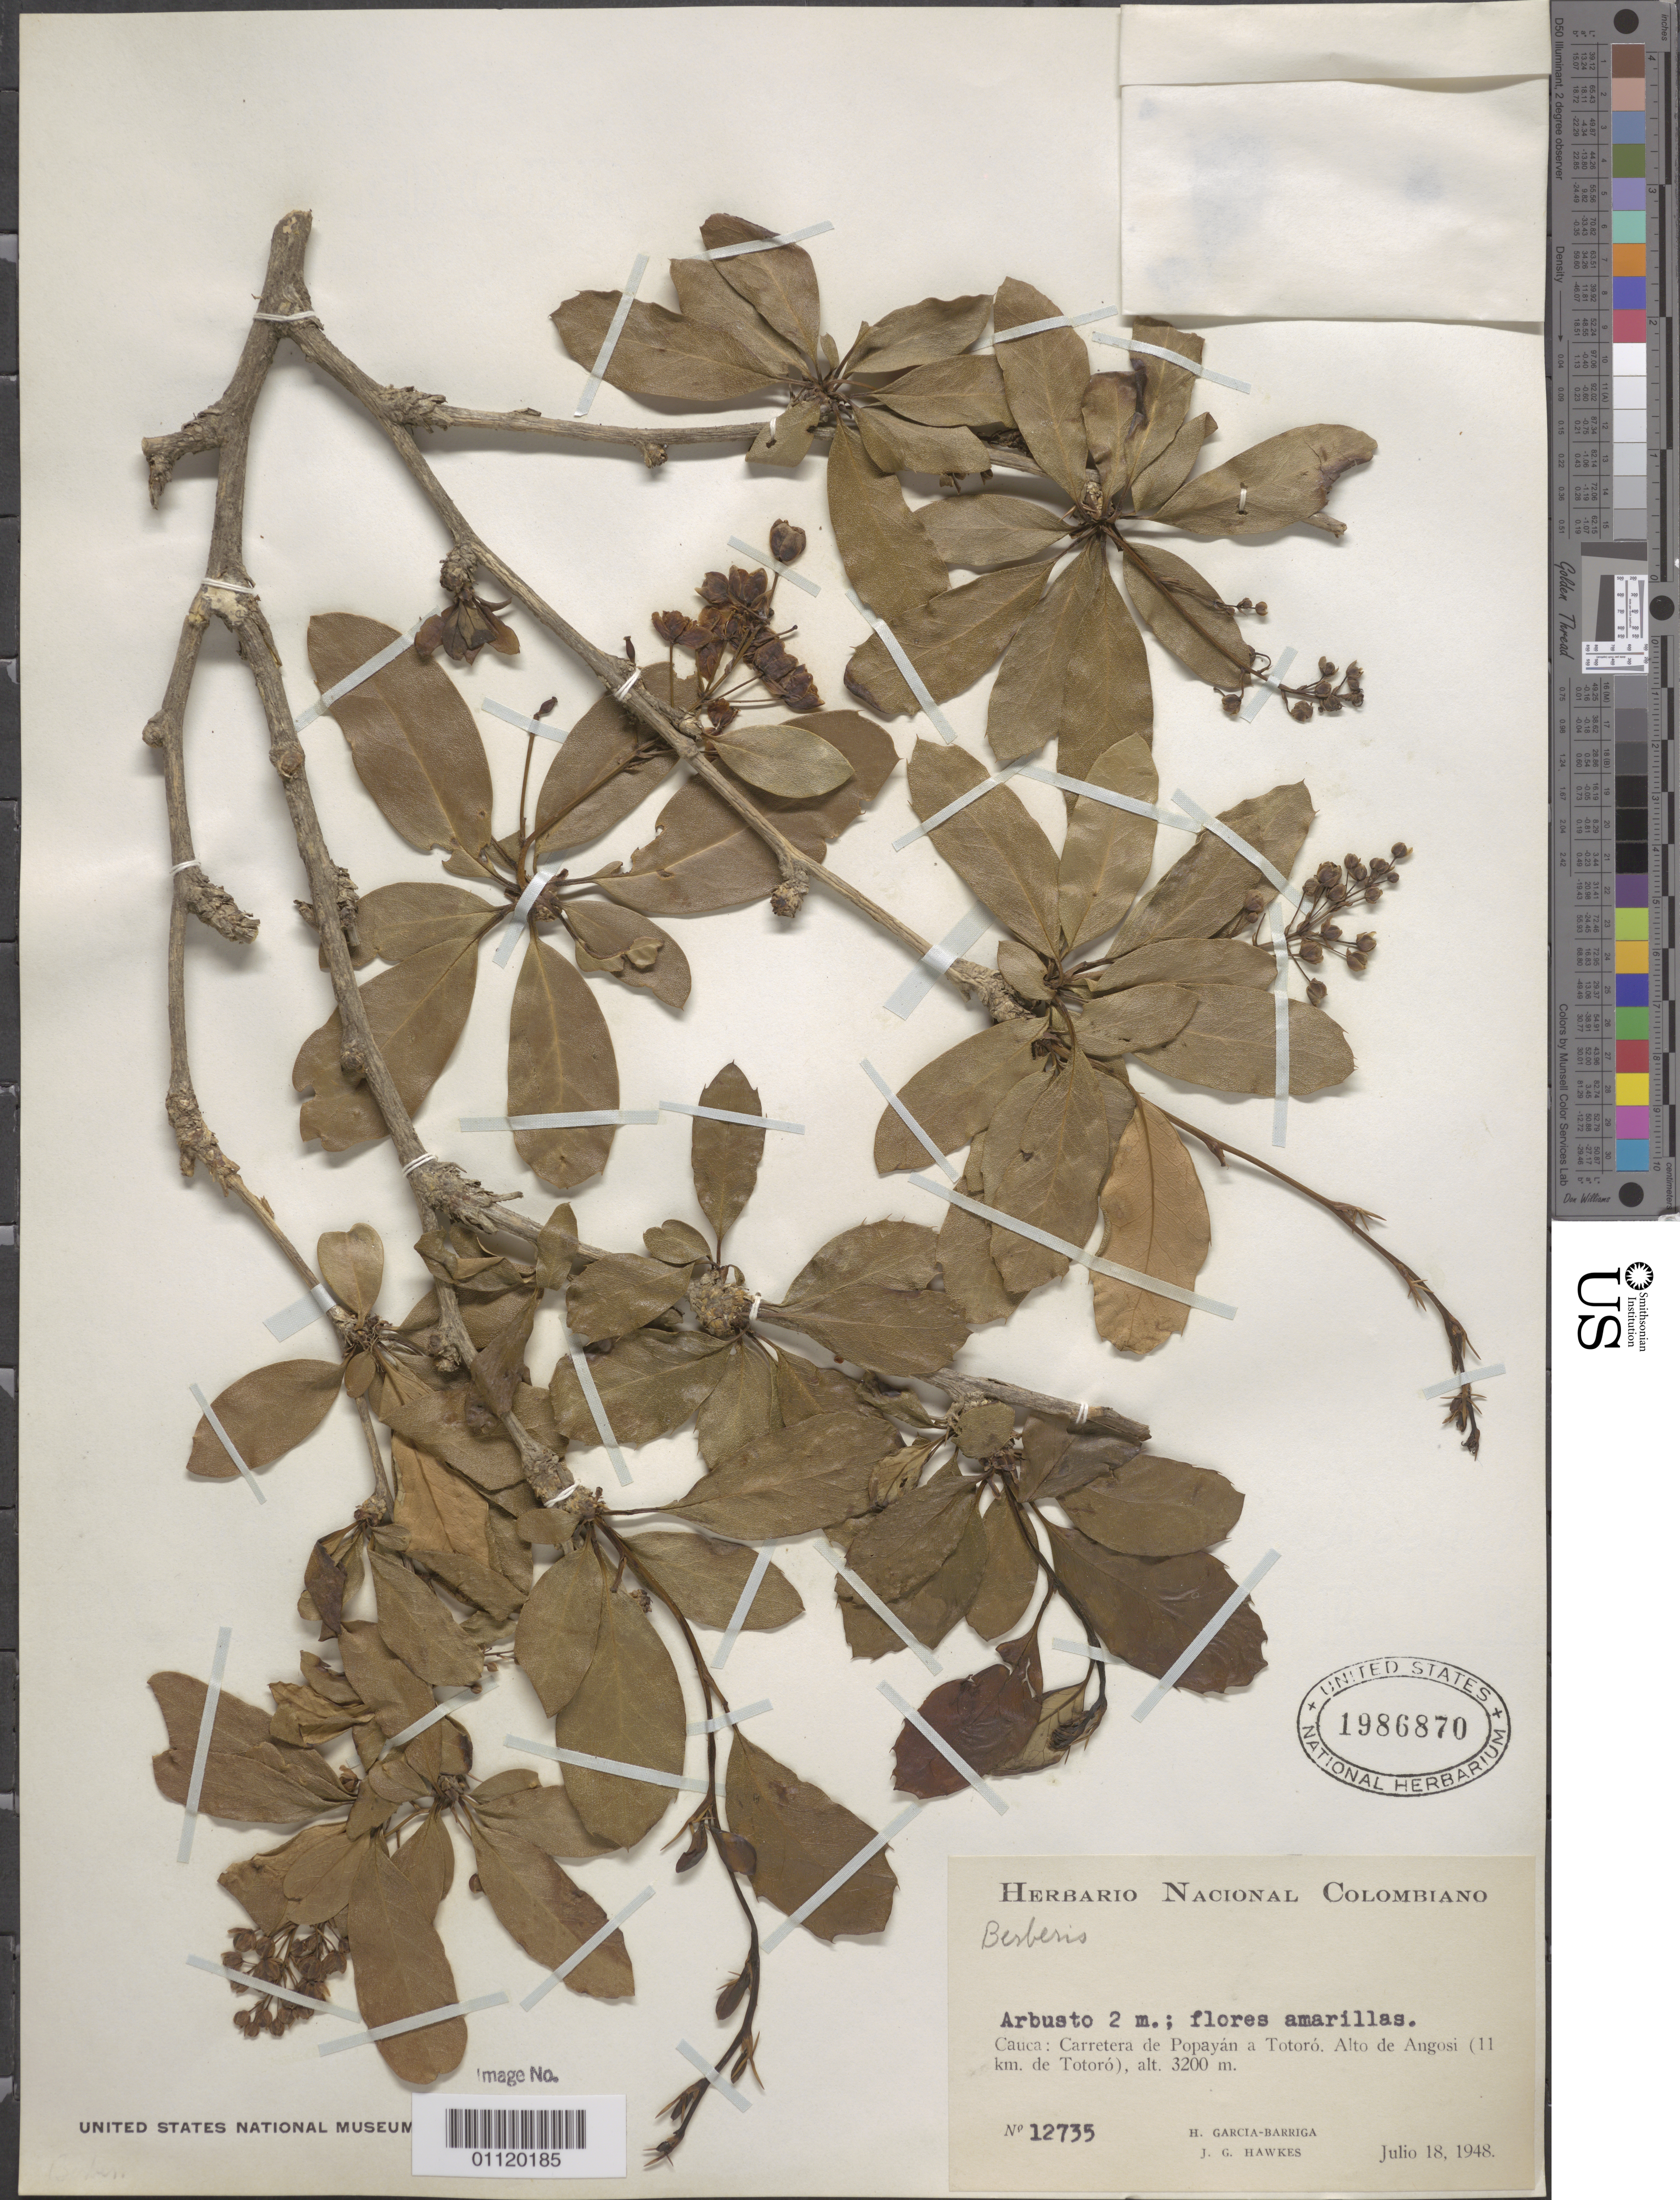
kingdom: Plantae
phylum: Tracheophyta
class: Magnoliopsida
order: Ranunculales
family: Berberidaceae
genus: Berberis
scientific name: Berberis sp.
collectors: H. García Barriga & J. Hawkes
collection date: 1948-07-18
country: Colombia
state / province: Cauca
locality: Road from Popayán to Totoró, Alto de Angosi (11 km from Totoró).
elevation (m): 3200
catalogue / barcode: US 1986870